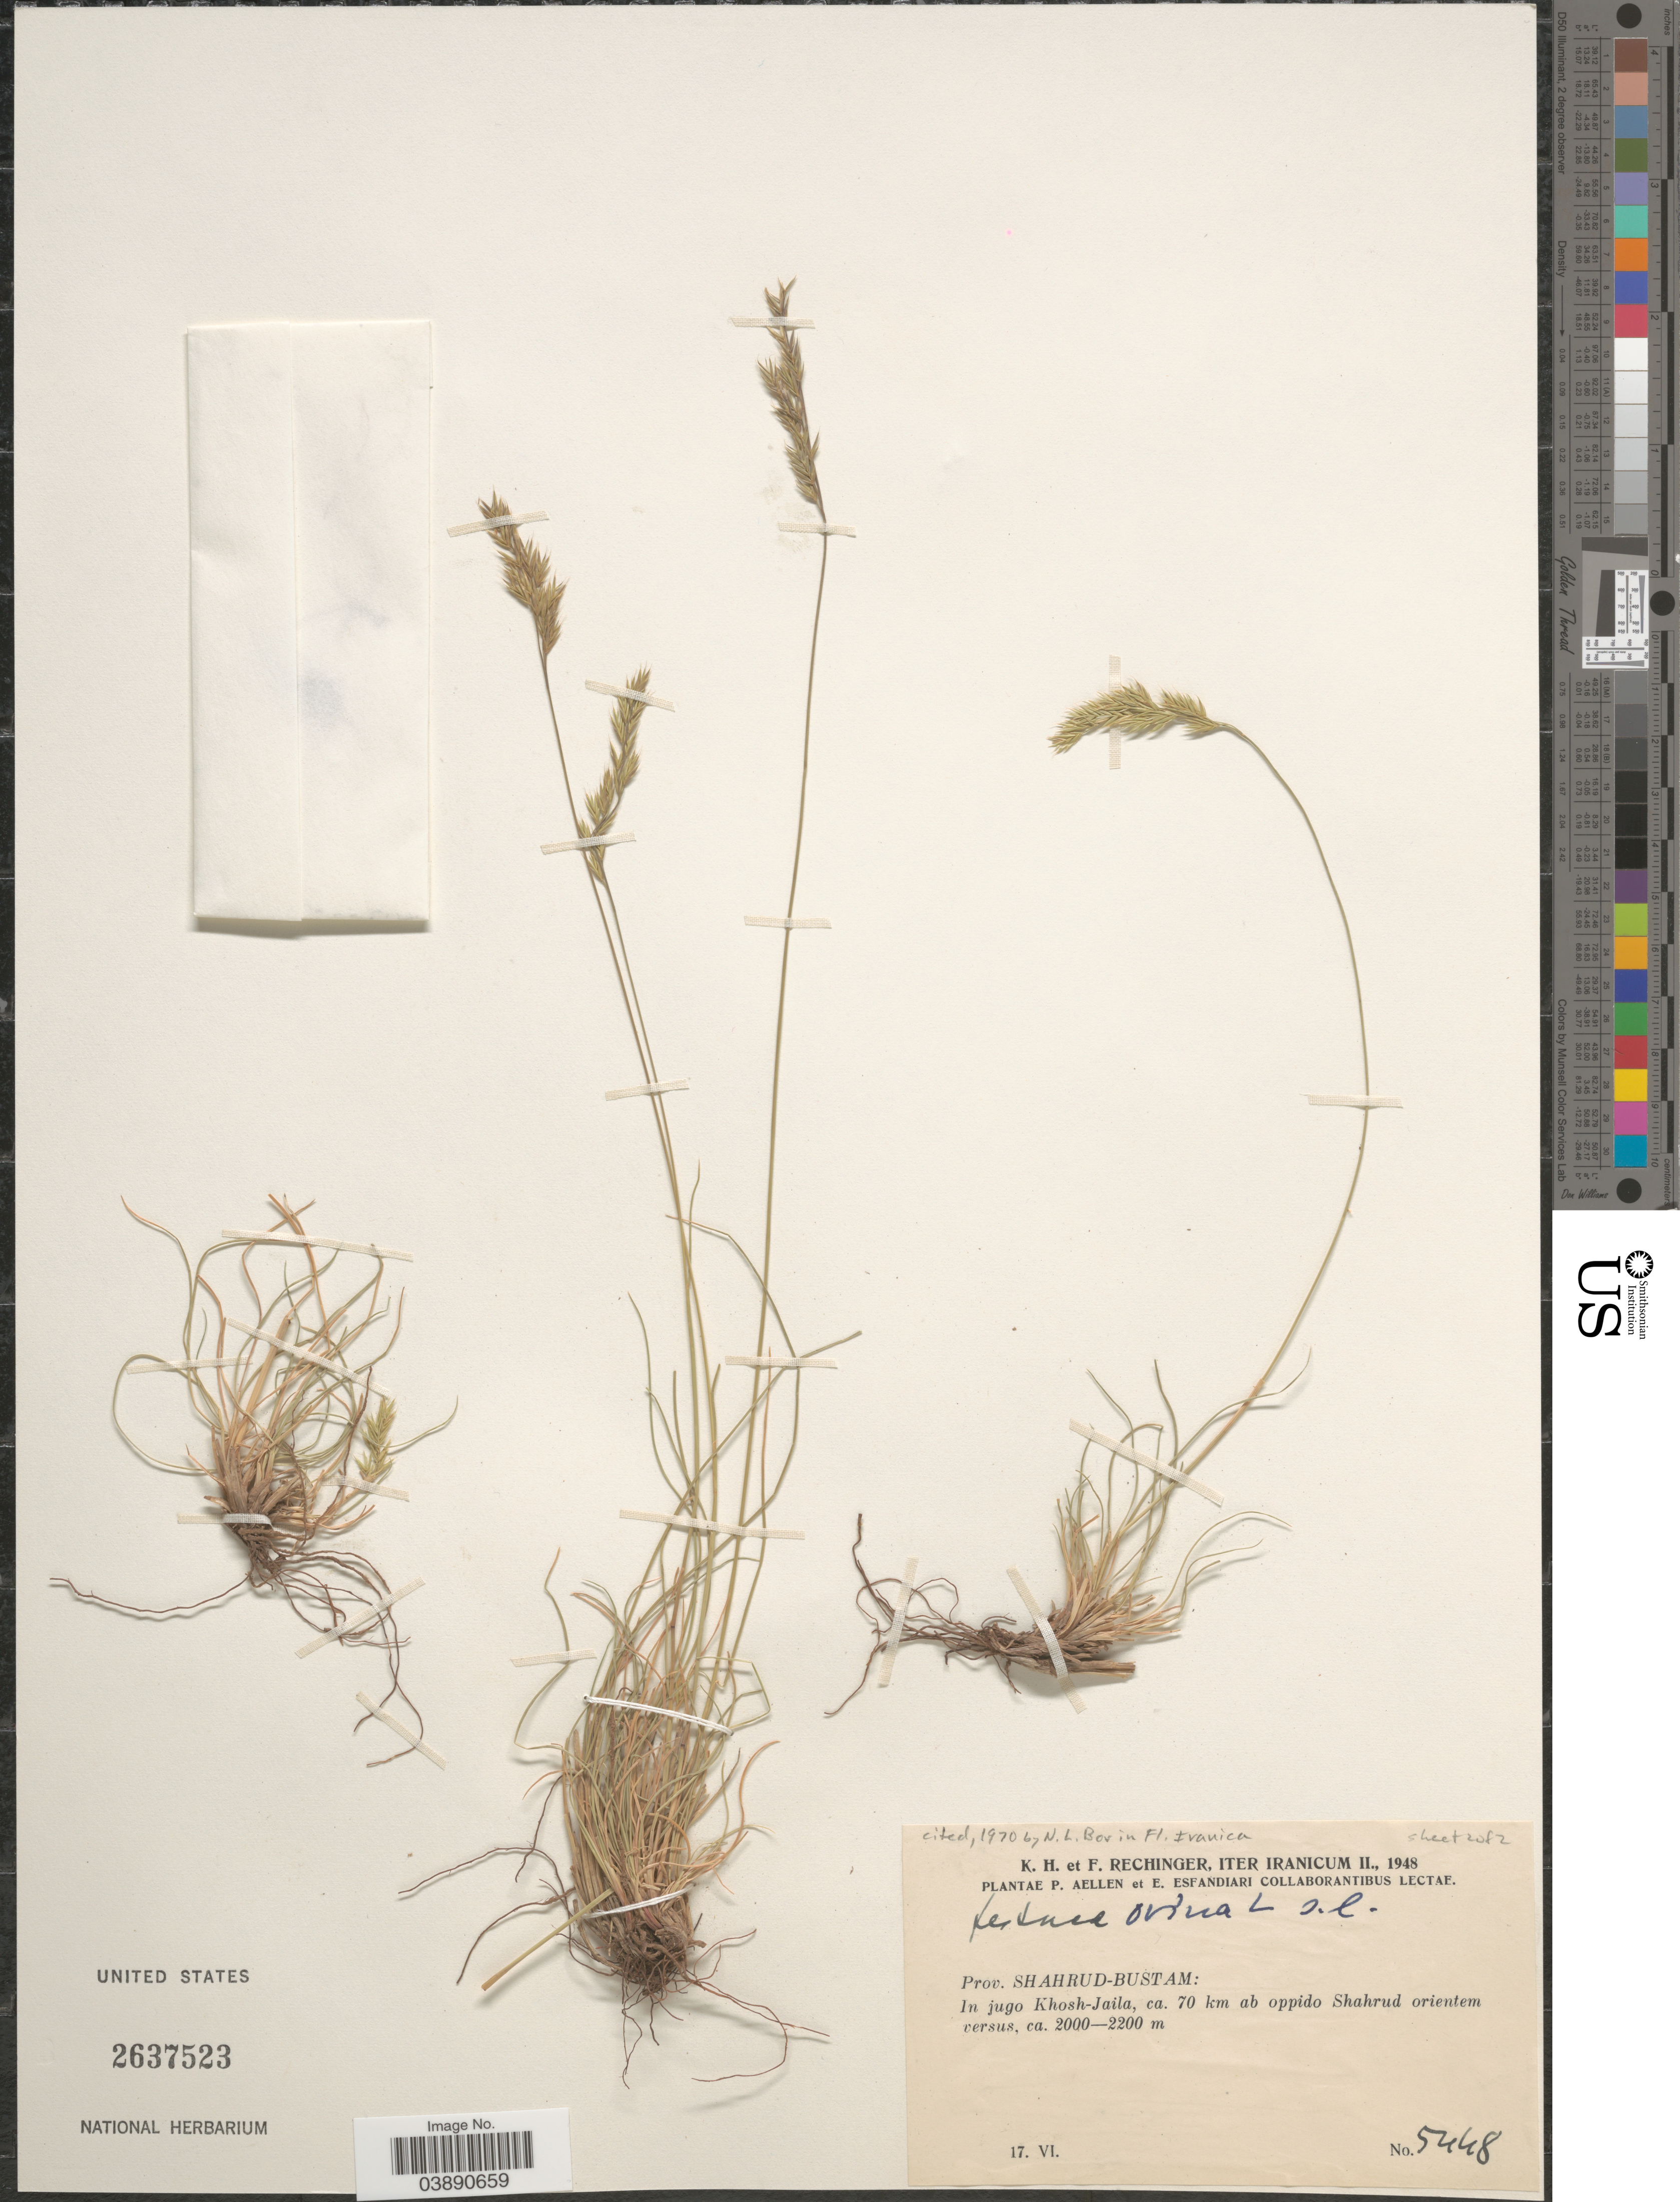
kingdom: Plantae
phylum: Tracheophyta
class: Liliopsida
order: Poales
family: Poaceae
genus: Festuca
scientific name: Festuca ovina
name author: L.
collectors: K. H. Rechinger & F. Rechinger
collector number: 5448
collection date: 1948-06-17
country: Iran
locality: Iter Iranicum II. Prov. Shahrud-Bustam: In jugo Khosh-Jaila, ca. 70 km ab oppido Shahrud orientem versus.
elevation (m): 2000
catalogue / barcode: US 2637523